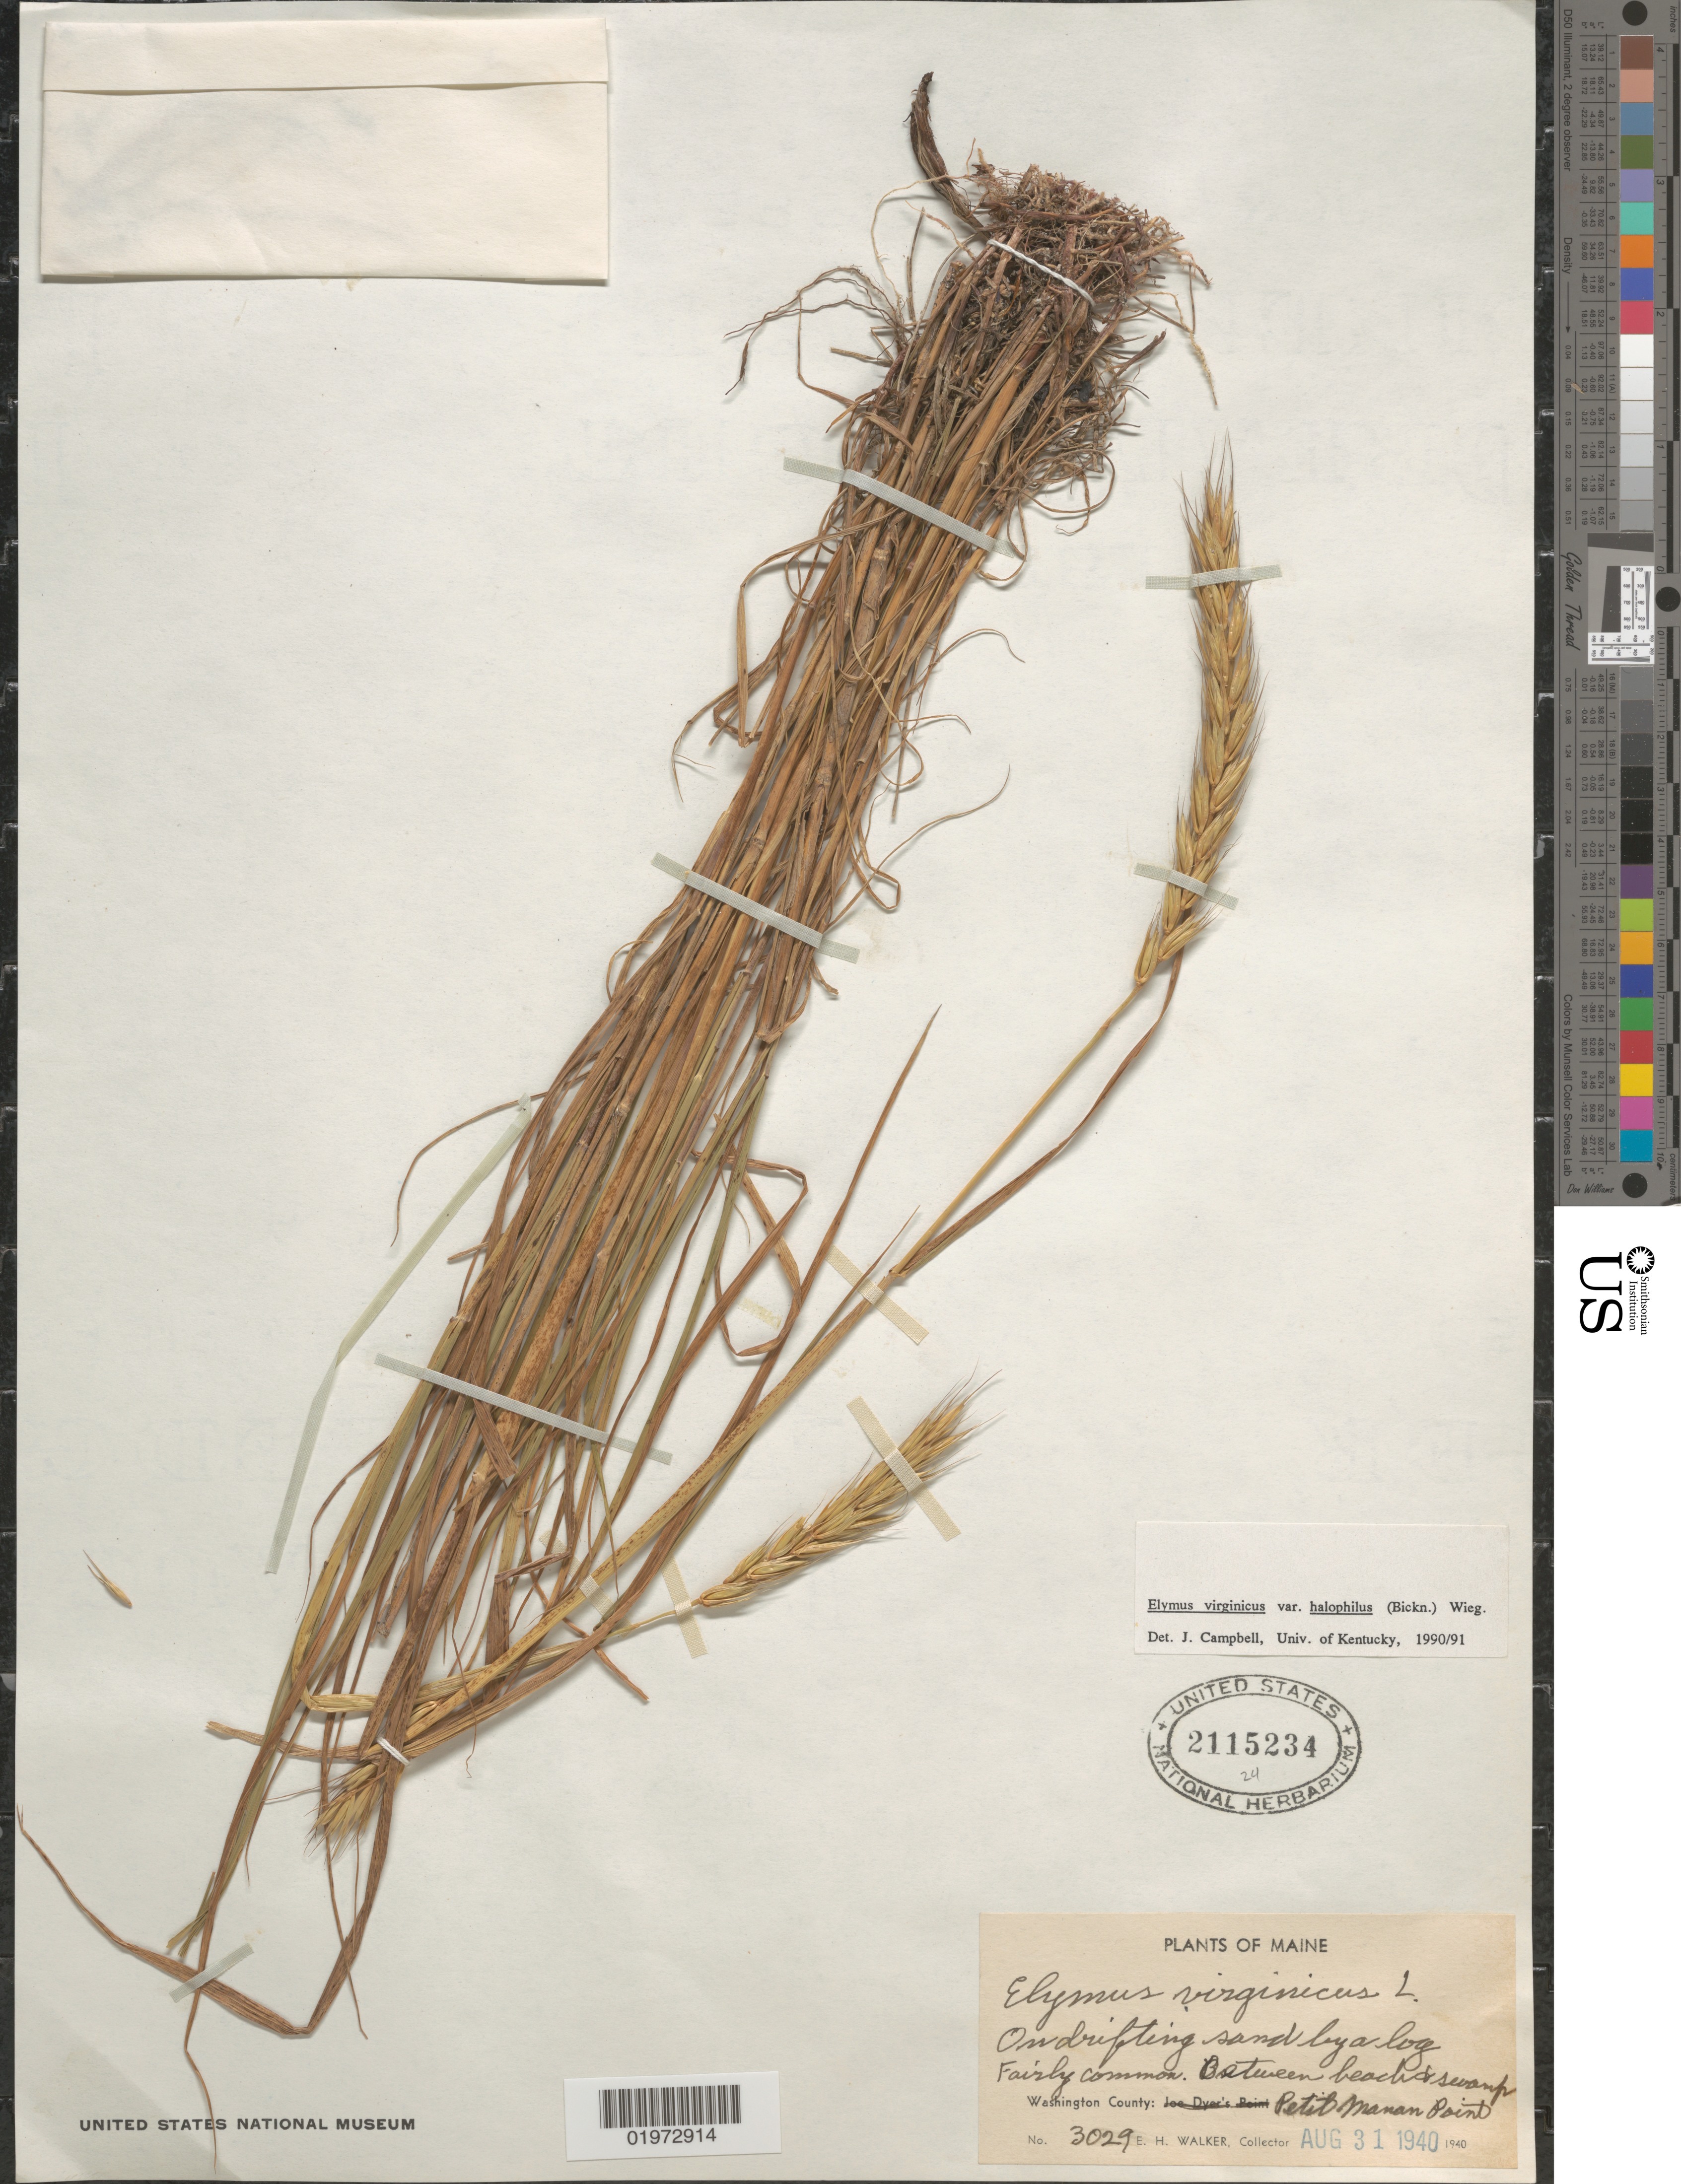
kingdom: Plantae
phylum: Tracheophyta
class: Liliopsida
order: Poales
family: Poaceae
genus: Elymus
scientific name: Elymus virginicus var. halophilus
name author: L.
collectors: E. H. Walker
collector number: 3029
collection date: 1940-08-31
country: United States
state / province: Maine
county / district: Washington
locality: Between beach & swamp. Petit Manan Point.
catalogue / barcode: US 2115234